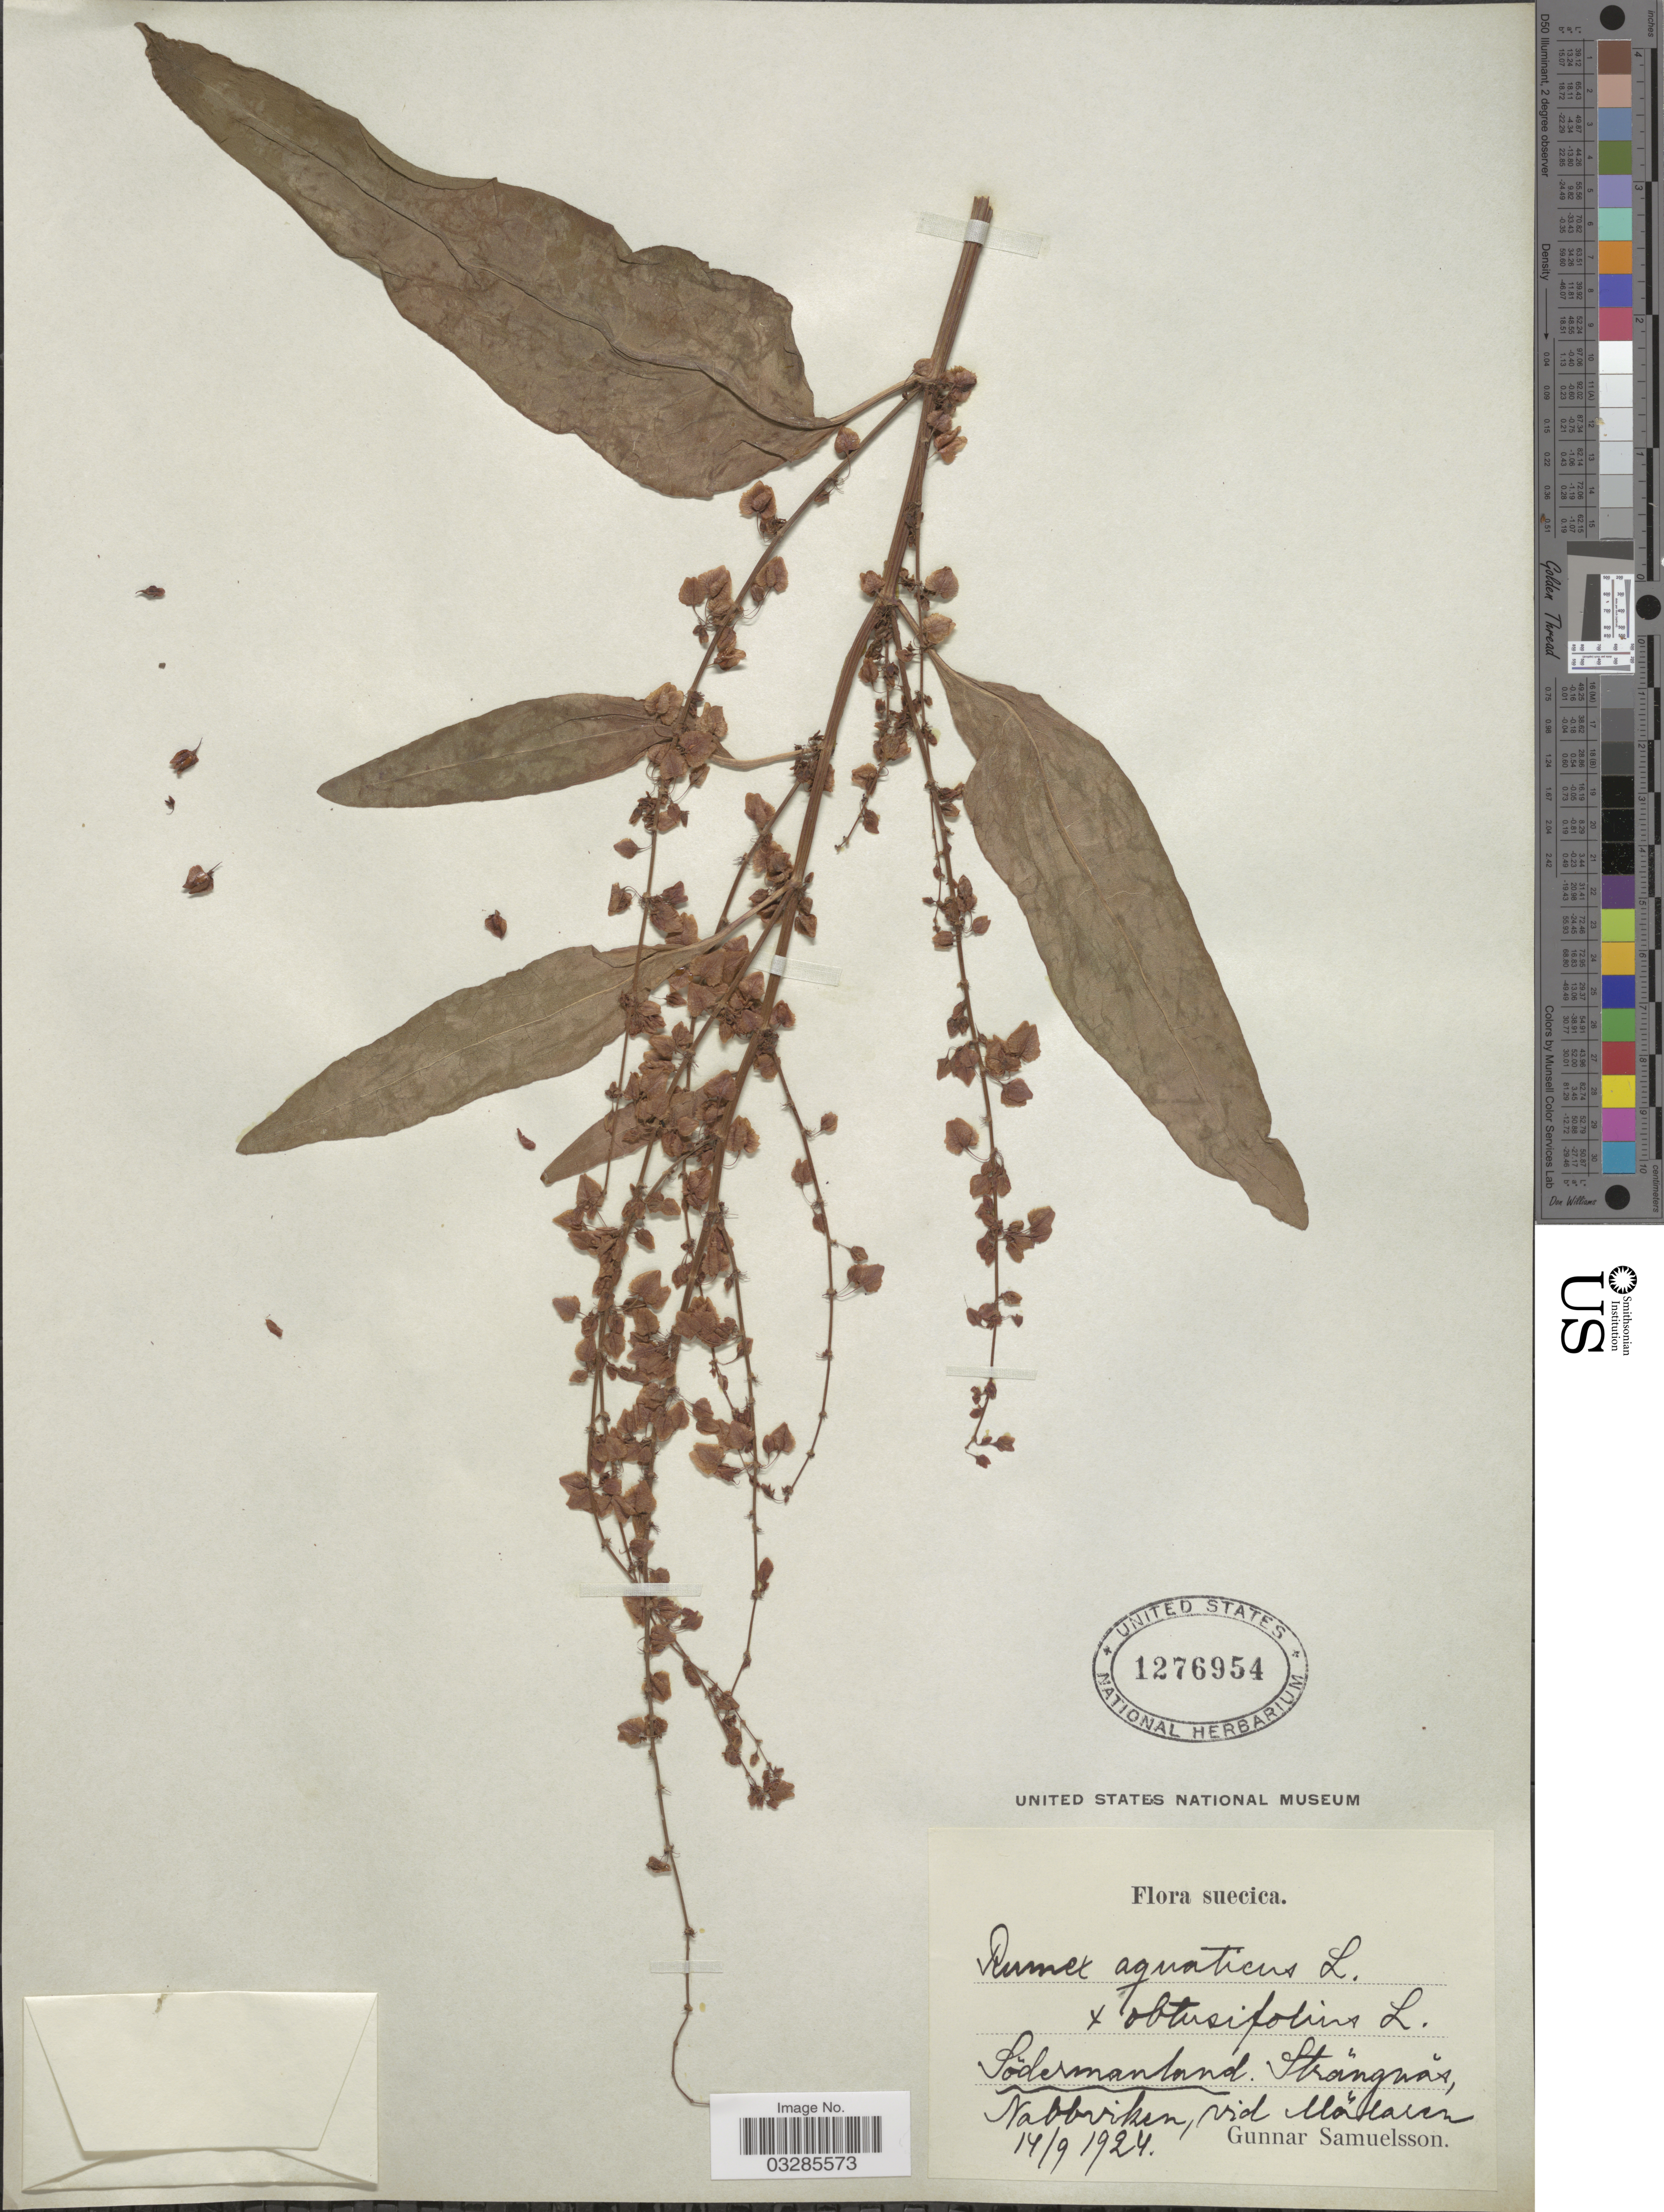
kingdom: Plantae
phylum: Tracheophyta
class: Magnoliopsida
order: Caryophyllales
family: Polygonaceae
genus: Rumex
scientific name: Rumex aquaticus x R. obtusifolius L.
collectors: G. Samuelsson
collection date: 1924-09-14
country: Sweden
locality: Södermanland. Strängnäs, Nabbviken, vid Mälaben. [interpreted]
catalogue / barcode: US 1276954